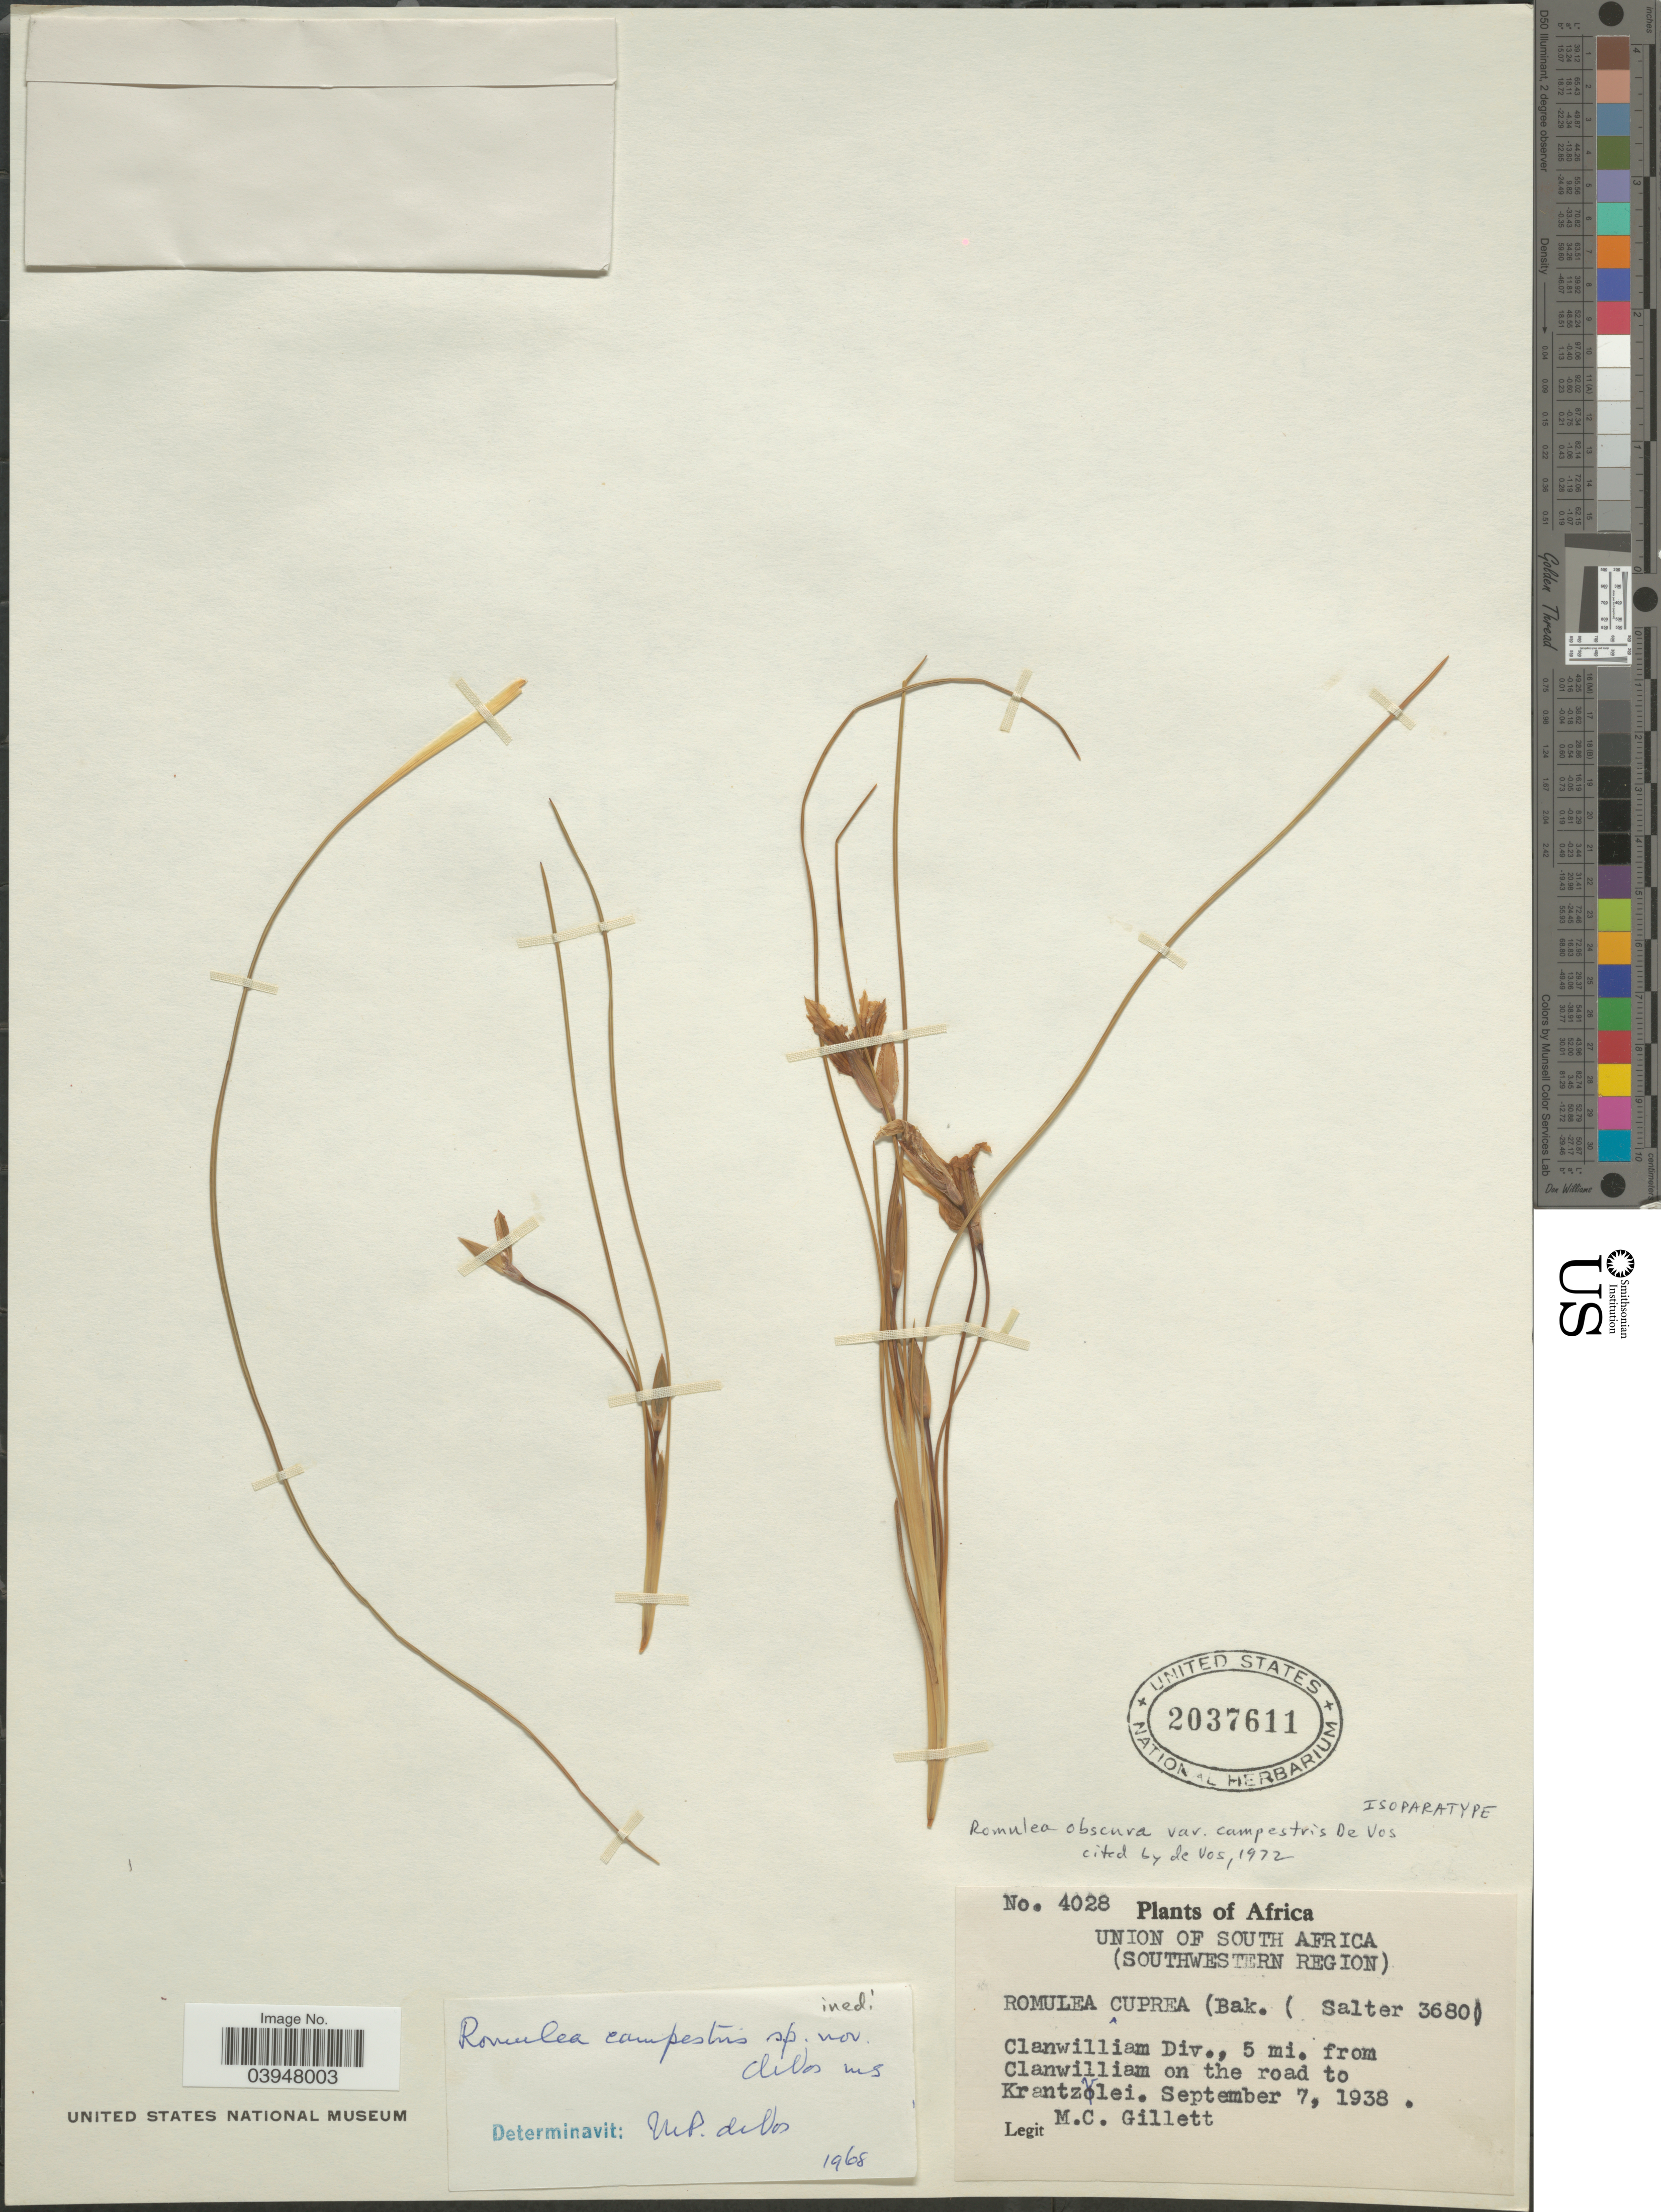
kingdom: Plantae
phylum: Tracheophyta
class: Liliopsida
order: Asparagales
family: Iridaceae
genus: Romulea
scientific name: Romulea obscura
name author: Klatt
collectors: M. Gillett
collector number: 4028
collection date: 1938-09-07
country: South Africa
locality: Union of South Africa (Southwestern Region). Clanwilliam Div., 5 mi. from Clanwilliam on the road to Krantzylei.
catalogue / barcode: US 2037611